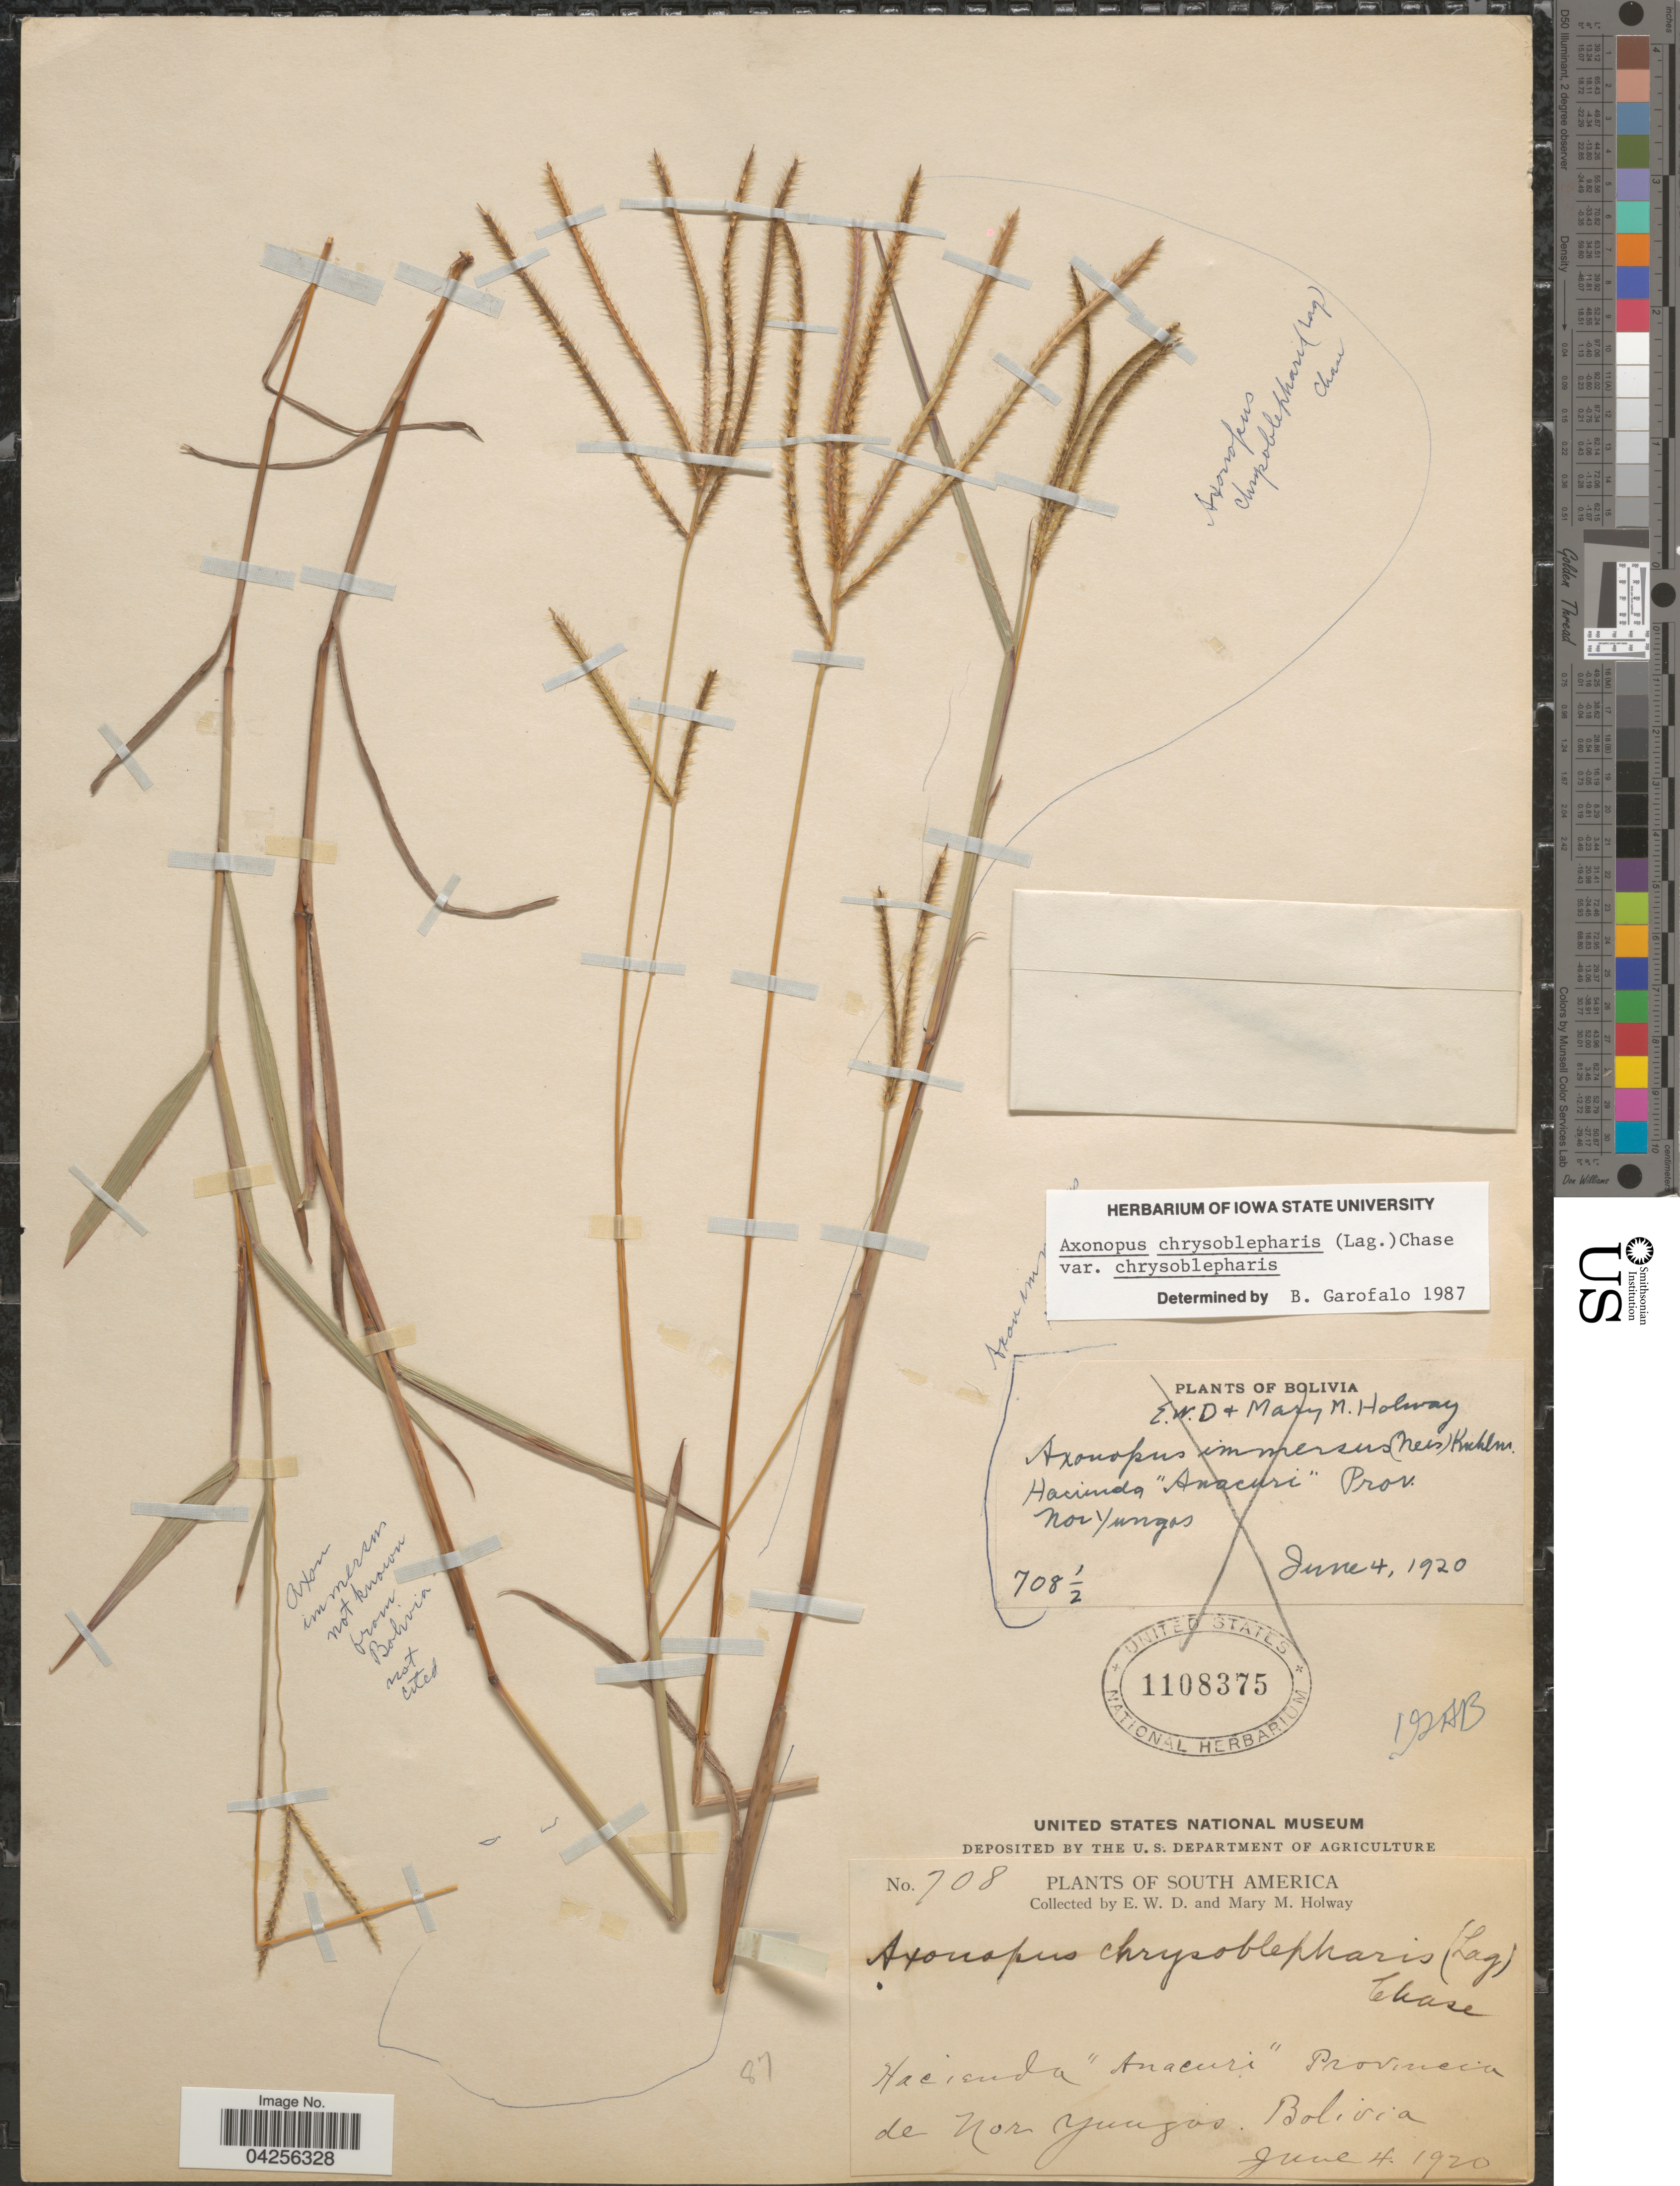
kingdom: Plantae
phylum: Tracheophyta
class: Liliopsida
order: Poales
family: Poaceae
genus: Axonopus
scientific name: Axonopus chrysoblepharis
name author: (Lag.) Chase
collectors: E. W. D. Holway & M. M. Holway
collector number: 708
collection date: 1920-06-04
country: Bolivia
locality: Hacienda "Anacuri" Provincia de Nor Yungas.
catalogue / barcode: US 1108375